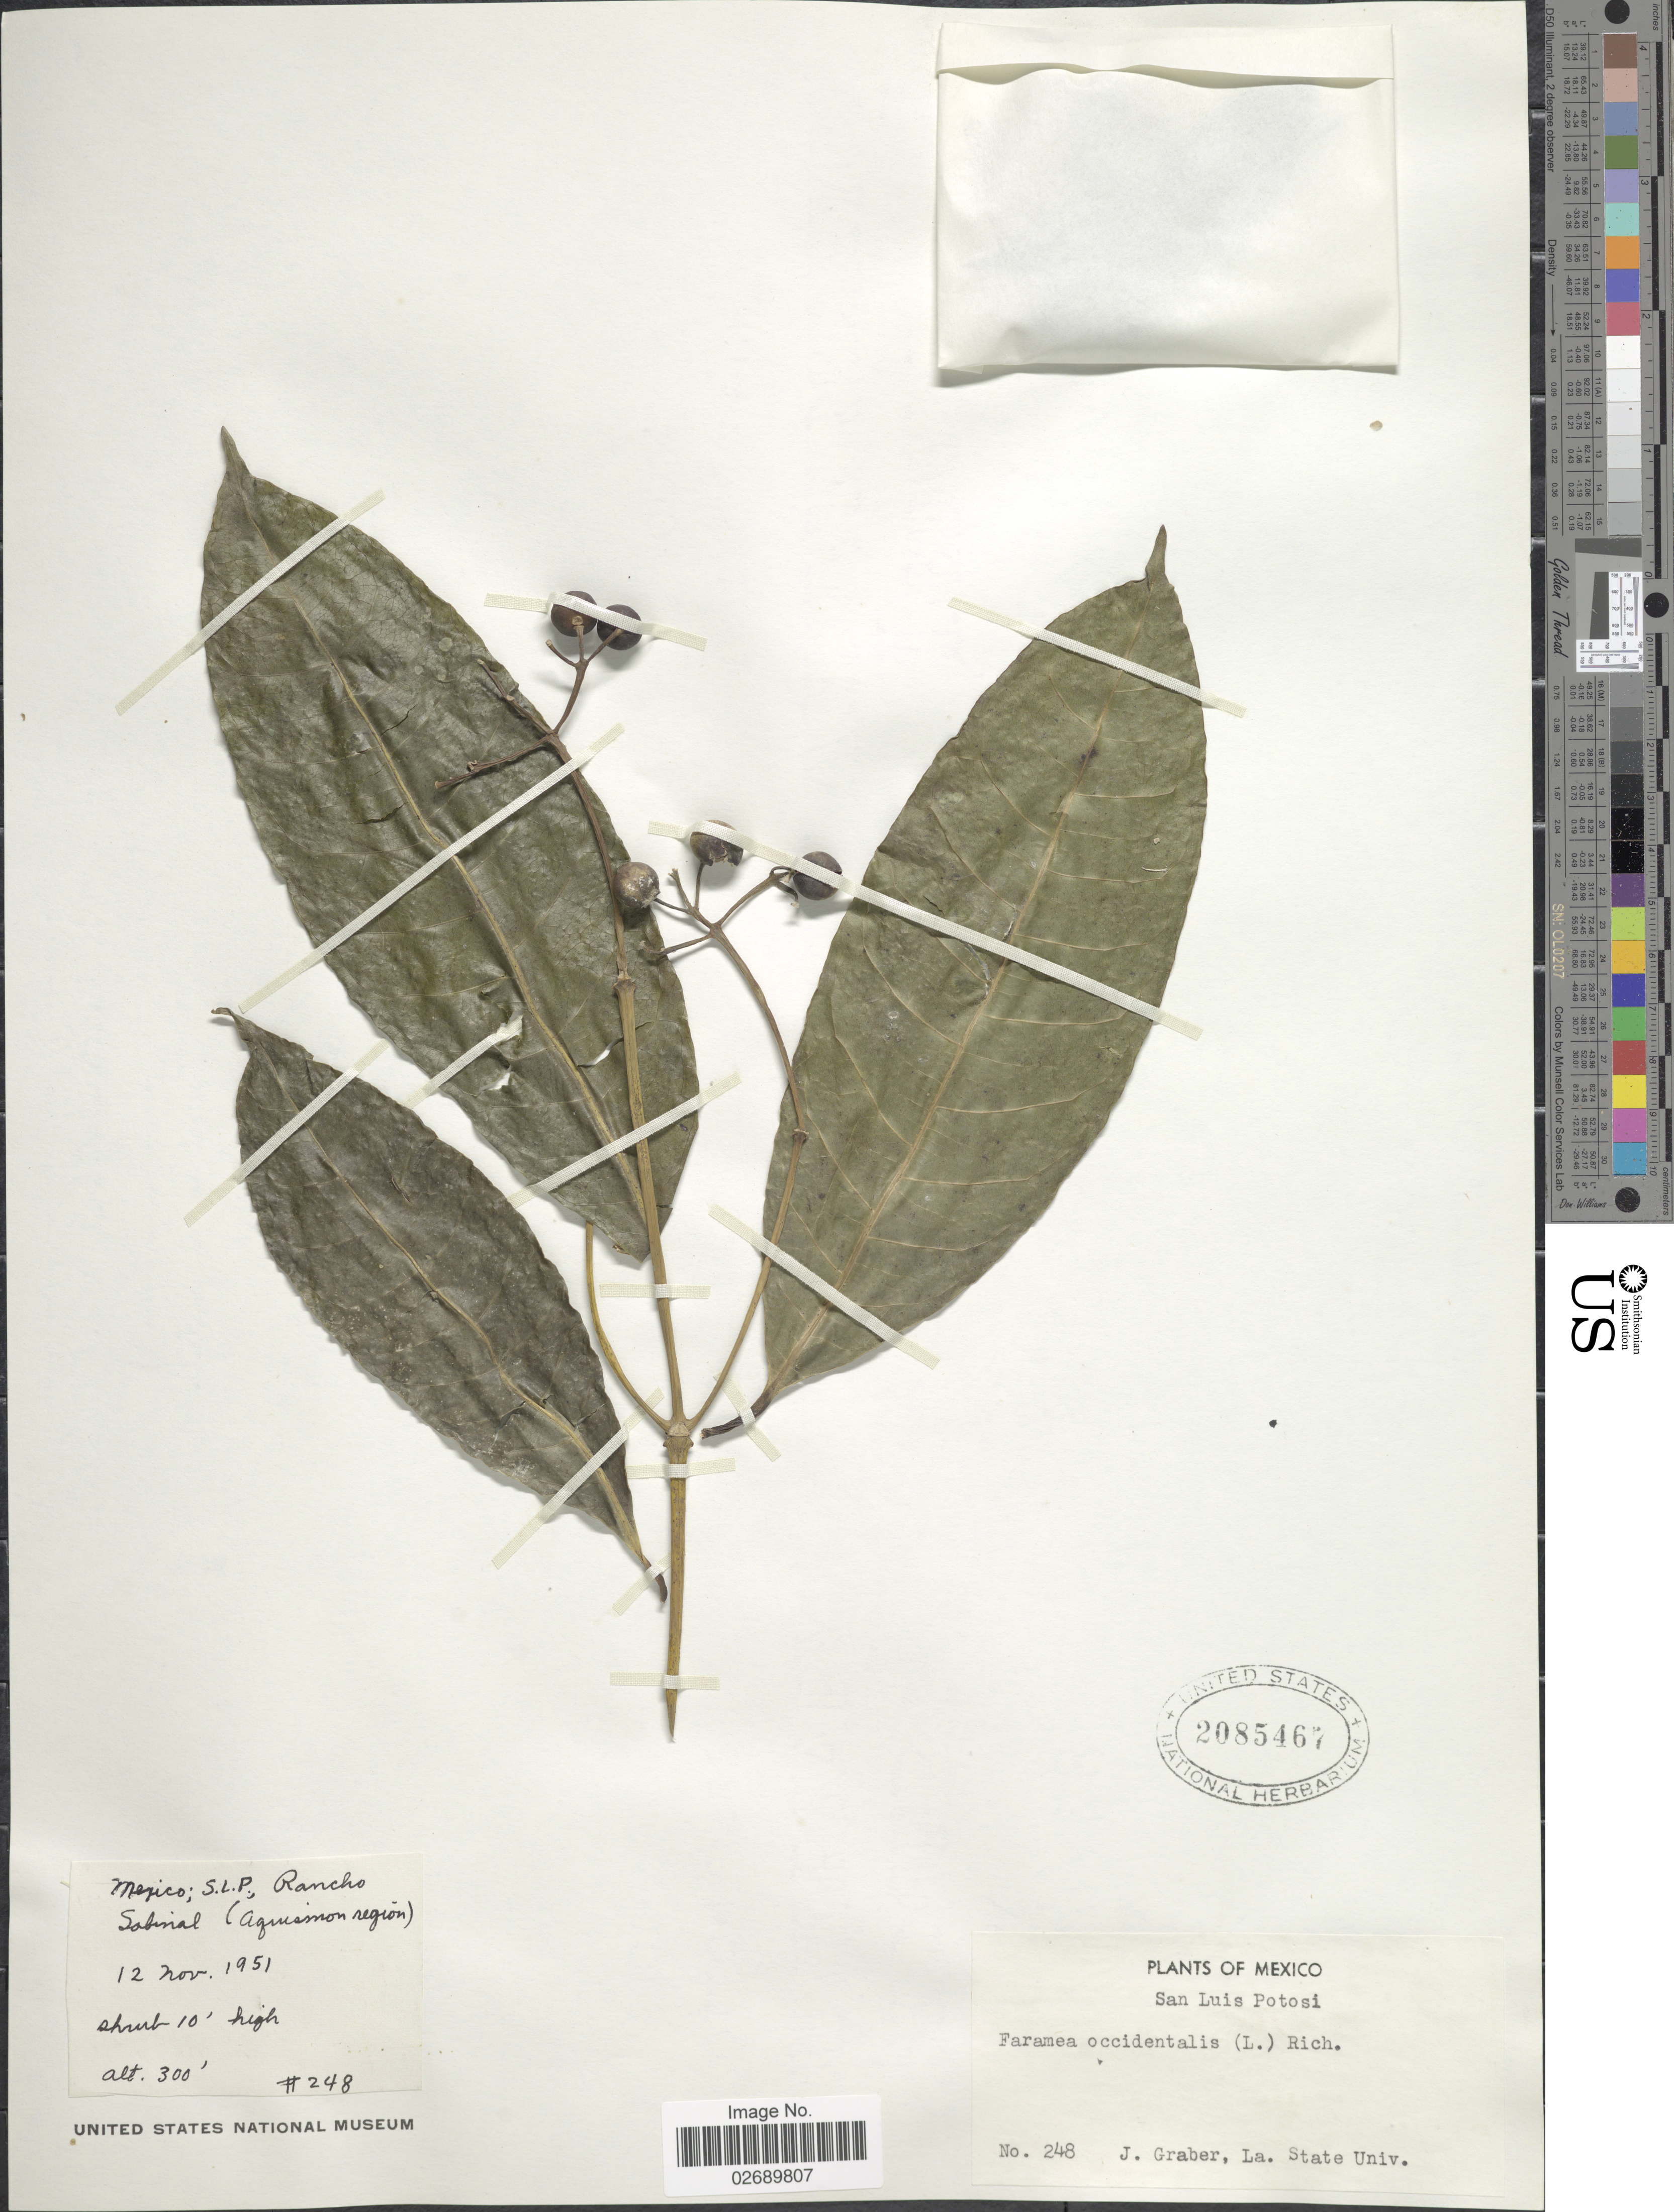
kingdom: Plantae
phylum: Tracheophyta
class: Magnoliopsida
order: Gentianales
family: Rubiaceae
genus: Faramea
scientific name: Faramea occidentalis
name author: (L.) A. Rich.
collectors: J. Graber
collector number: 248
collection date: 1951-11-12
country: Mexico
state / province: San Luis Potosí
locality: Rancho Sabinal (Aquismon Region)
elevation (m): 91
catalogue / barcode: US 2085467